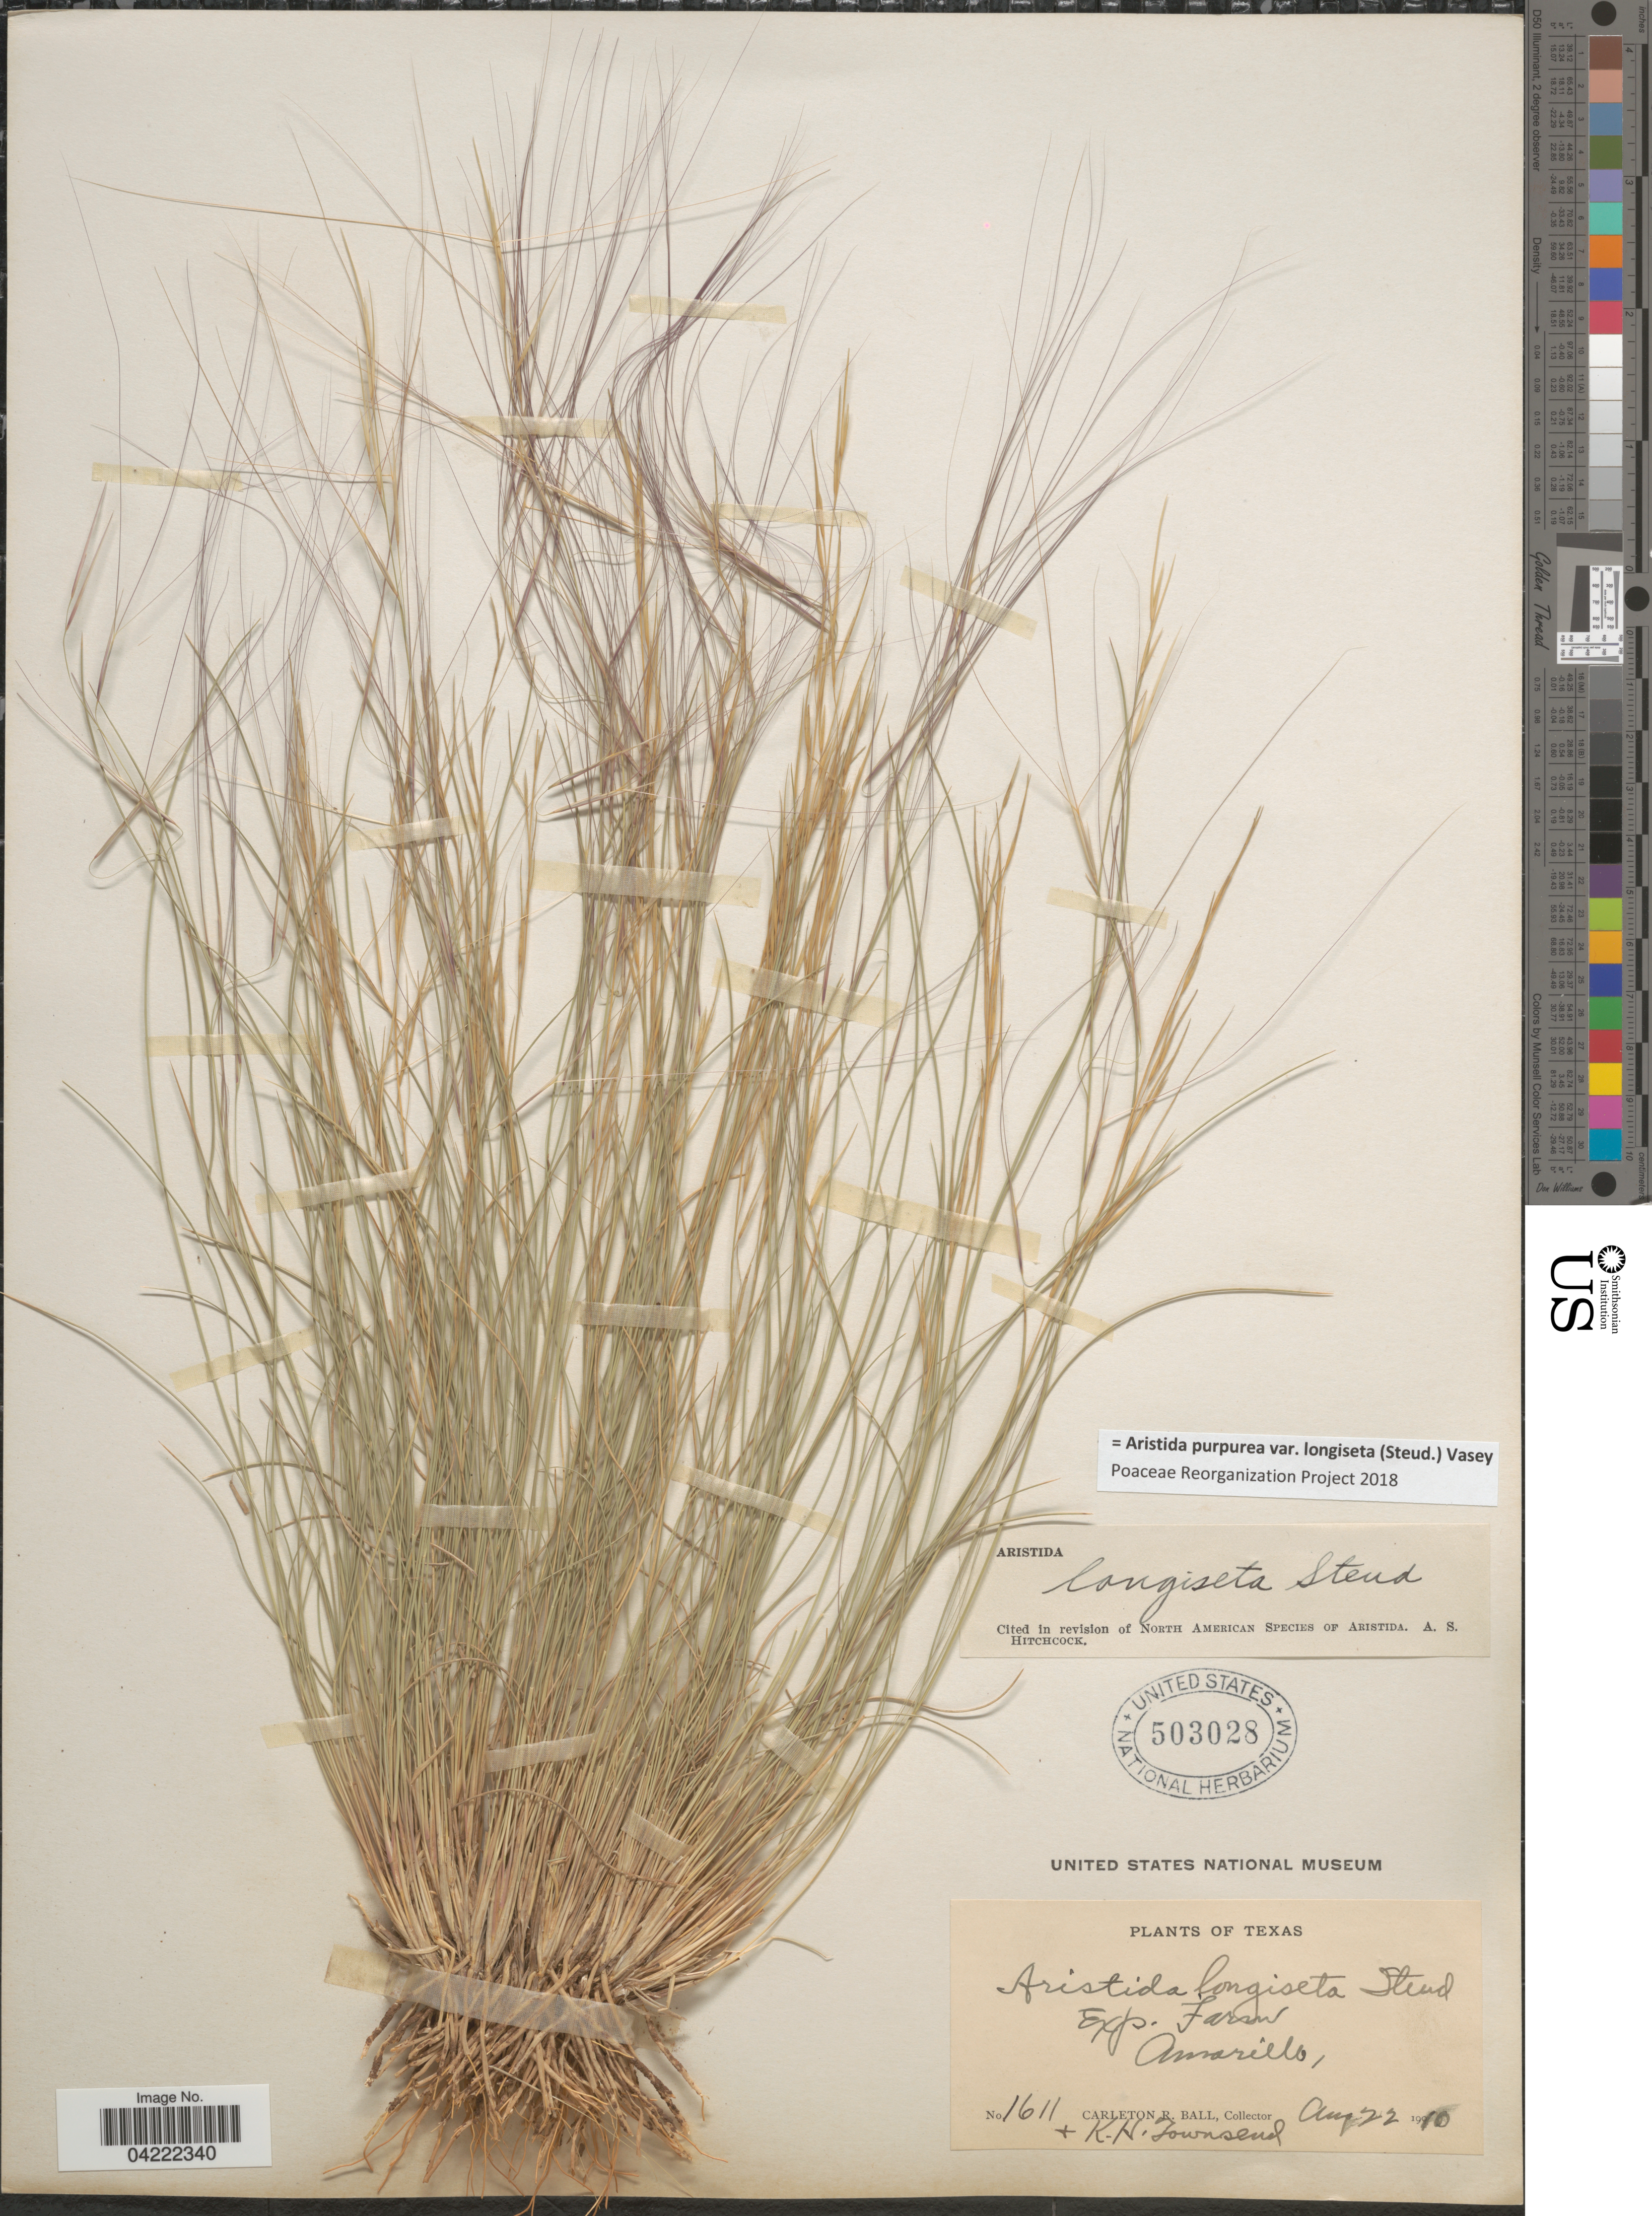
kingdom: Plantae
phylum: Tracheophyta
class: Liliopsida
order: Poales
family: Poaceae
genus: Aristida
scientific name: Aristida purpurea var. longiseta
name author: (Steud.) Vasey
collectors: C. R. Ball & K. H. Townsend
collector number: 1611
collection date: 1910-08-22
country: United States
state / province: Texas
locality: Exp. Farm Amarillo.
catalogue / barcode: US 503028